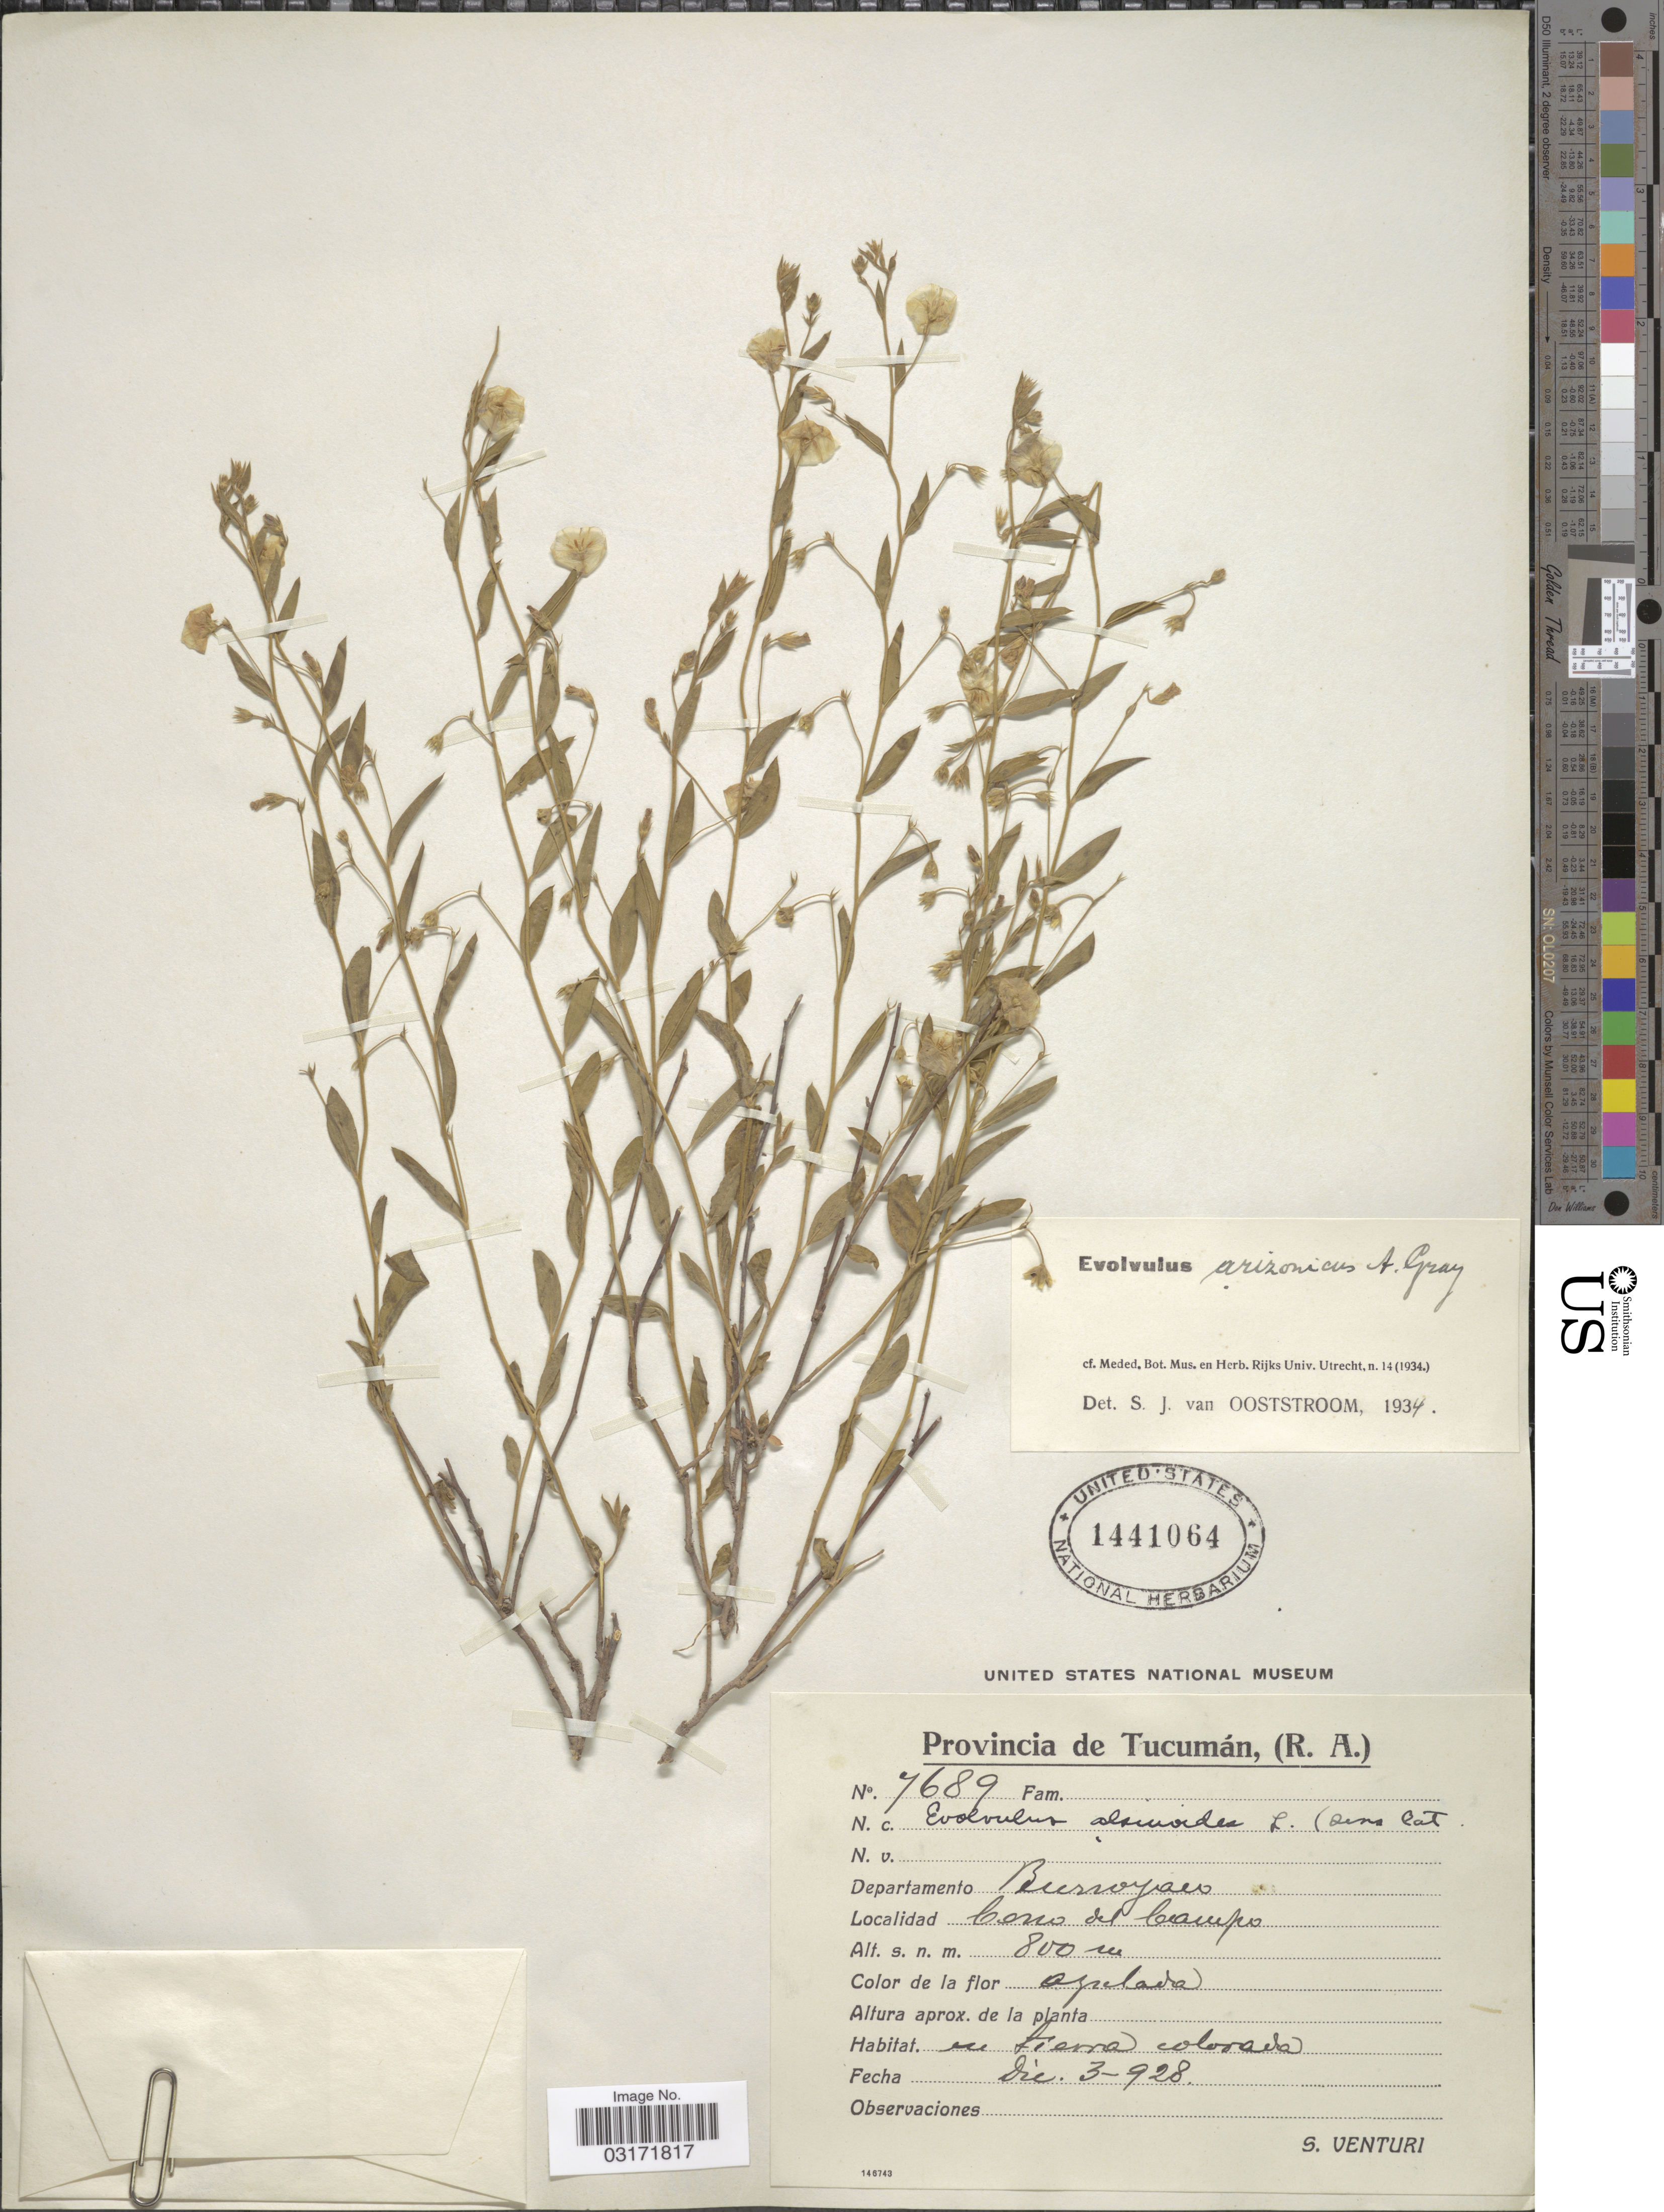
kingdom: Plantae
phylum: Tracheophyta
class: Magnoliopsida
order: Solanales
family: Convolvulaceae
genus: Evolvulus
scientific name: Evolvulus arizonicus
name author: A. Gray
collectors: S. Venturi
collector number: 7689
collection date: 1928-12-03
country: Argentina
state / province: Tucuman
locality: Departamento Burruyacu, Cerro del Campo.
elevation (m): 800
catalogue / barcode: US 1441064